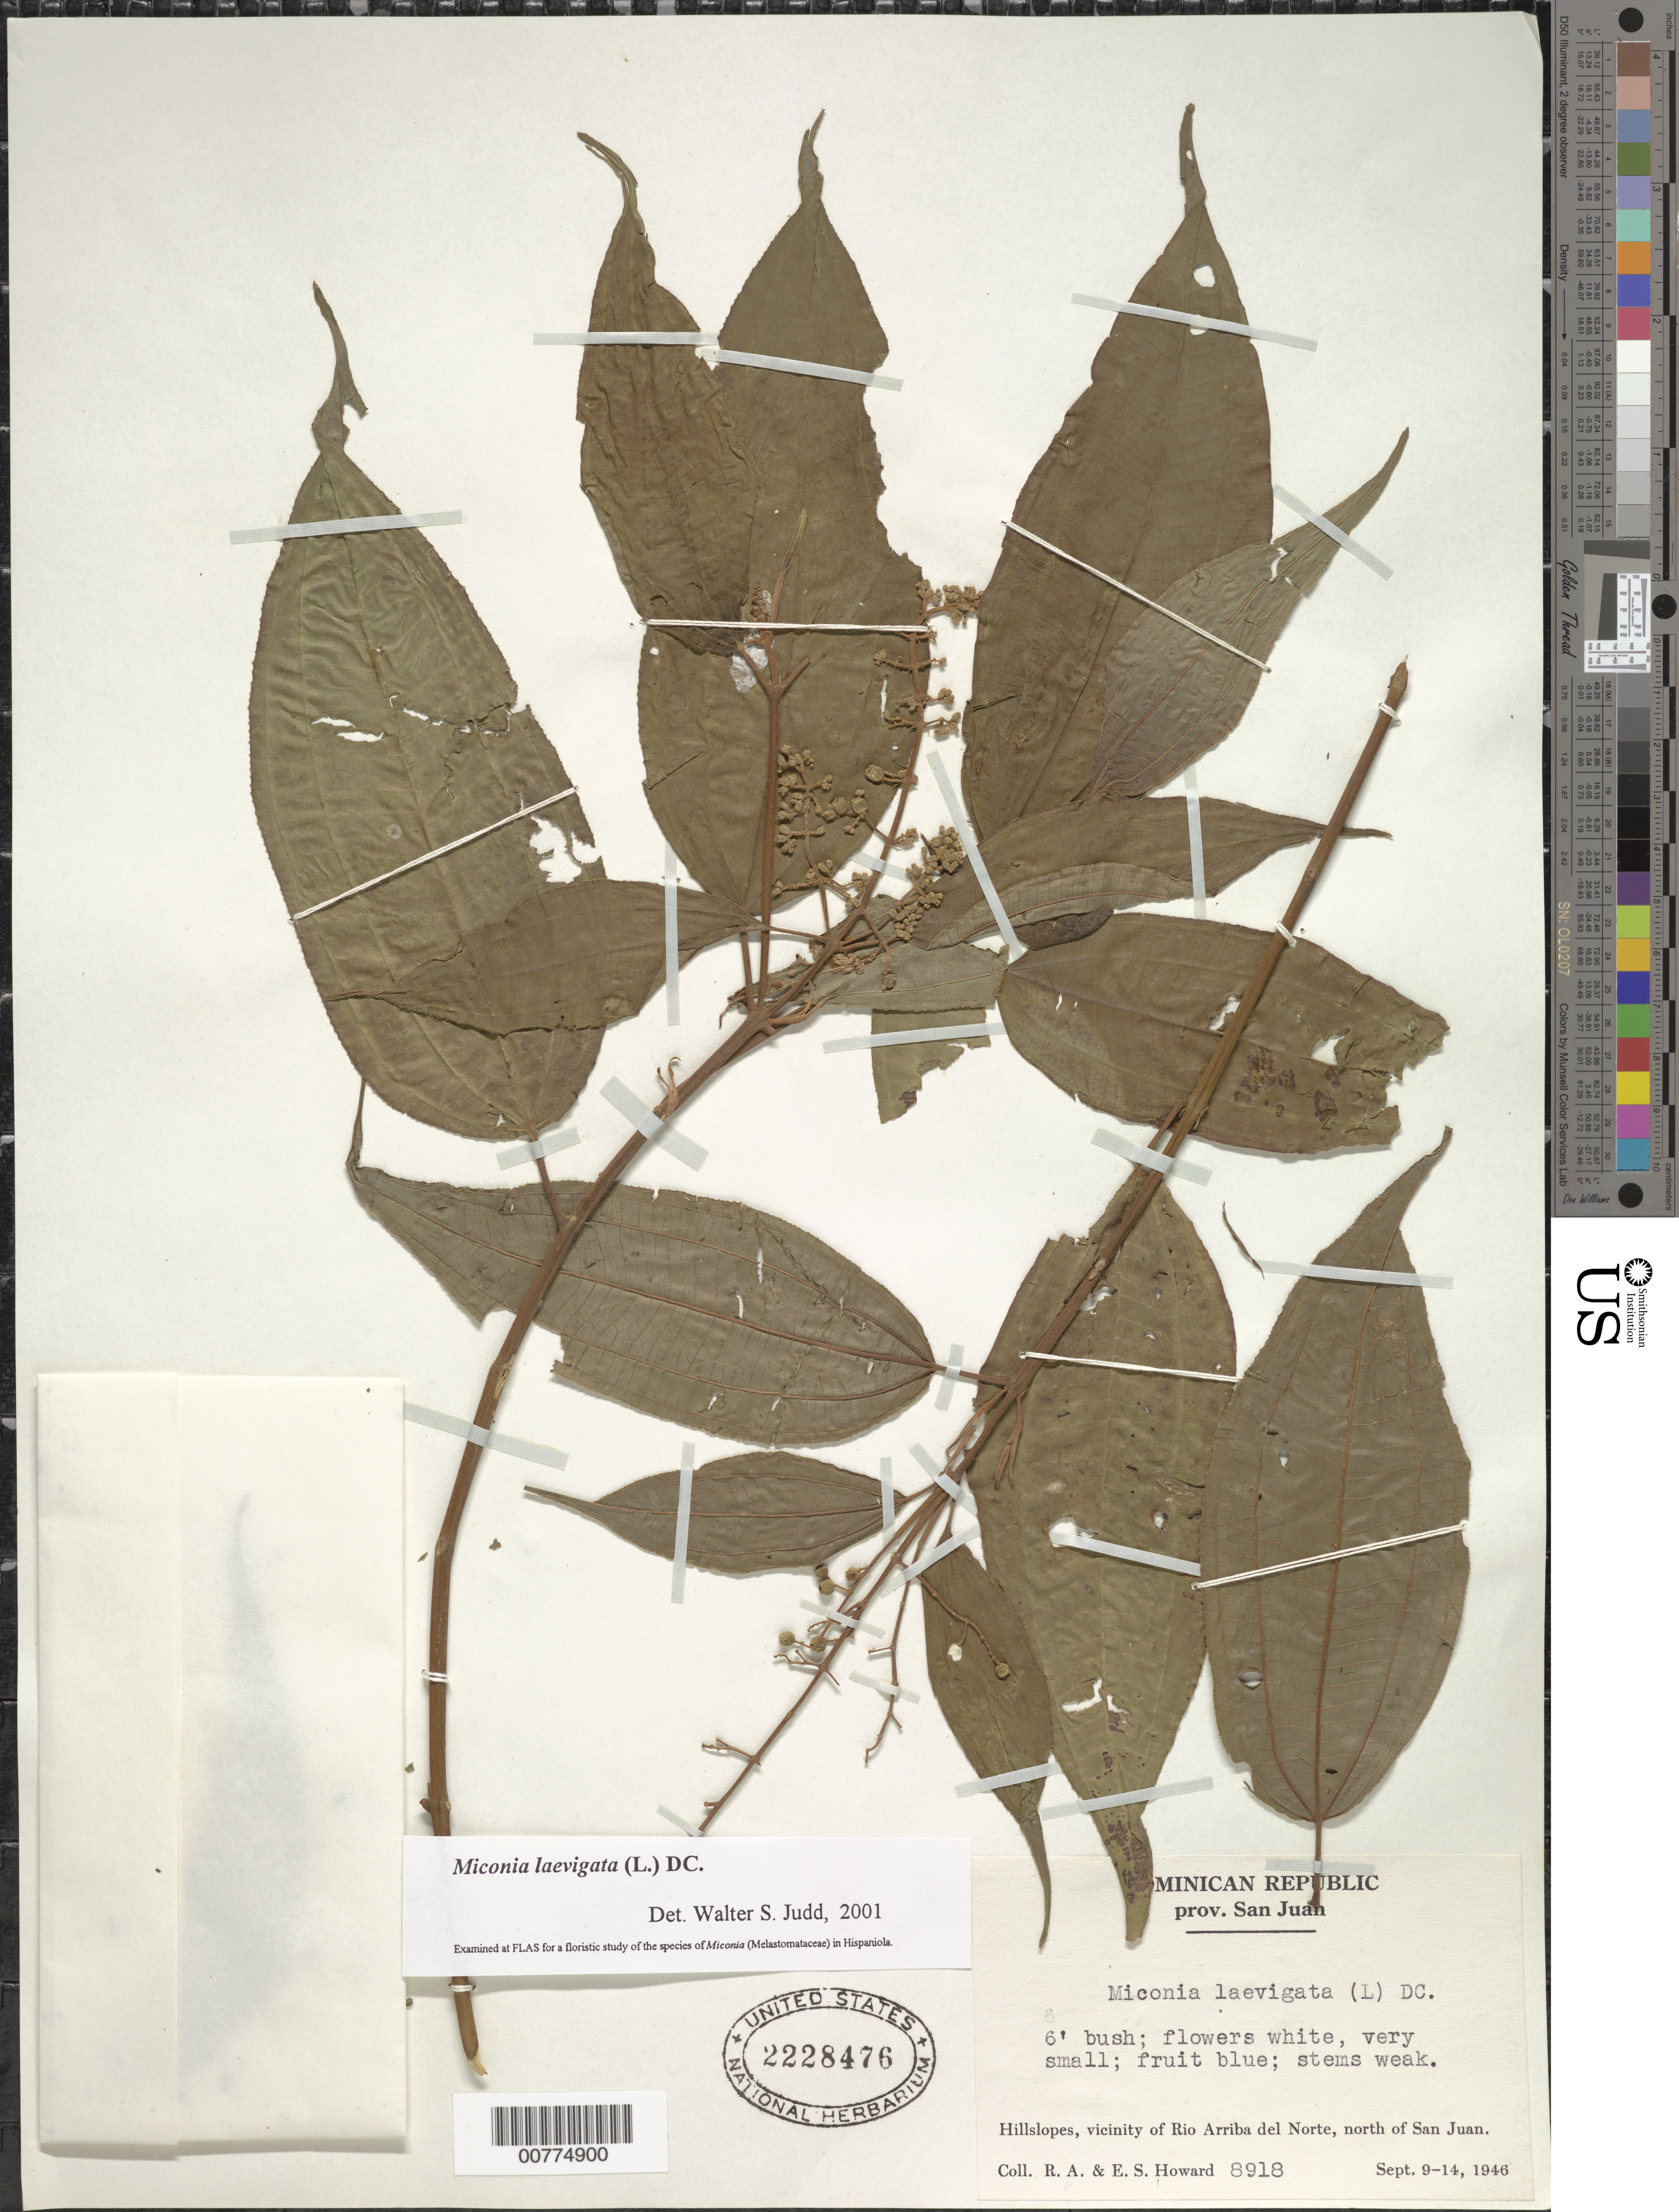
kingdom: Plantae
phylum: Tracheophyta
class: Magnoliopsida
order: Myrtales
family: Melastomataceae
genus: Miconia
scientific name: Miconia laevigata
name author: (L.) D. Don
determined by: Judd, Walter S.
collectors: R. A. Howard & E. S. Howard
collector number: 8918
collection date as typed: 09 Sep 1946 to 14 Sep 1946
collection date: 1946-09-09/1946-09-14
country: Dominican Republic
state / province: San Juan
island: Hispaniola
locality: North of San Juan, vicinity of Río Arriba del Norte.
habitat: Hillslopes.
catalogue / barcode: US 2228476